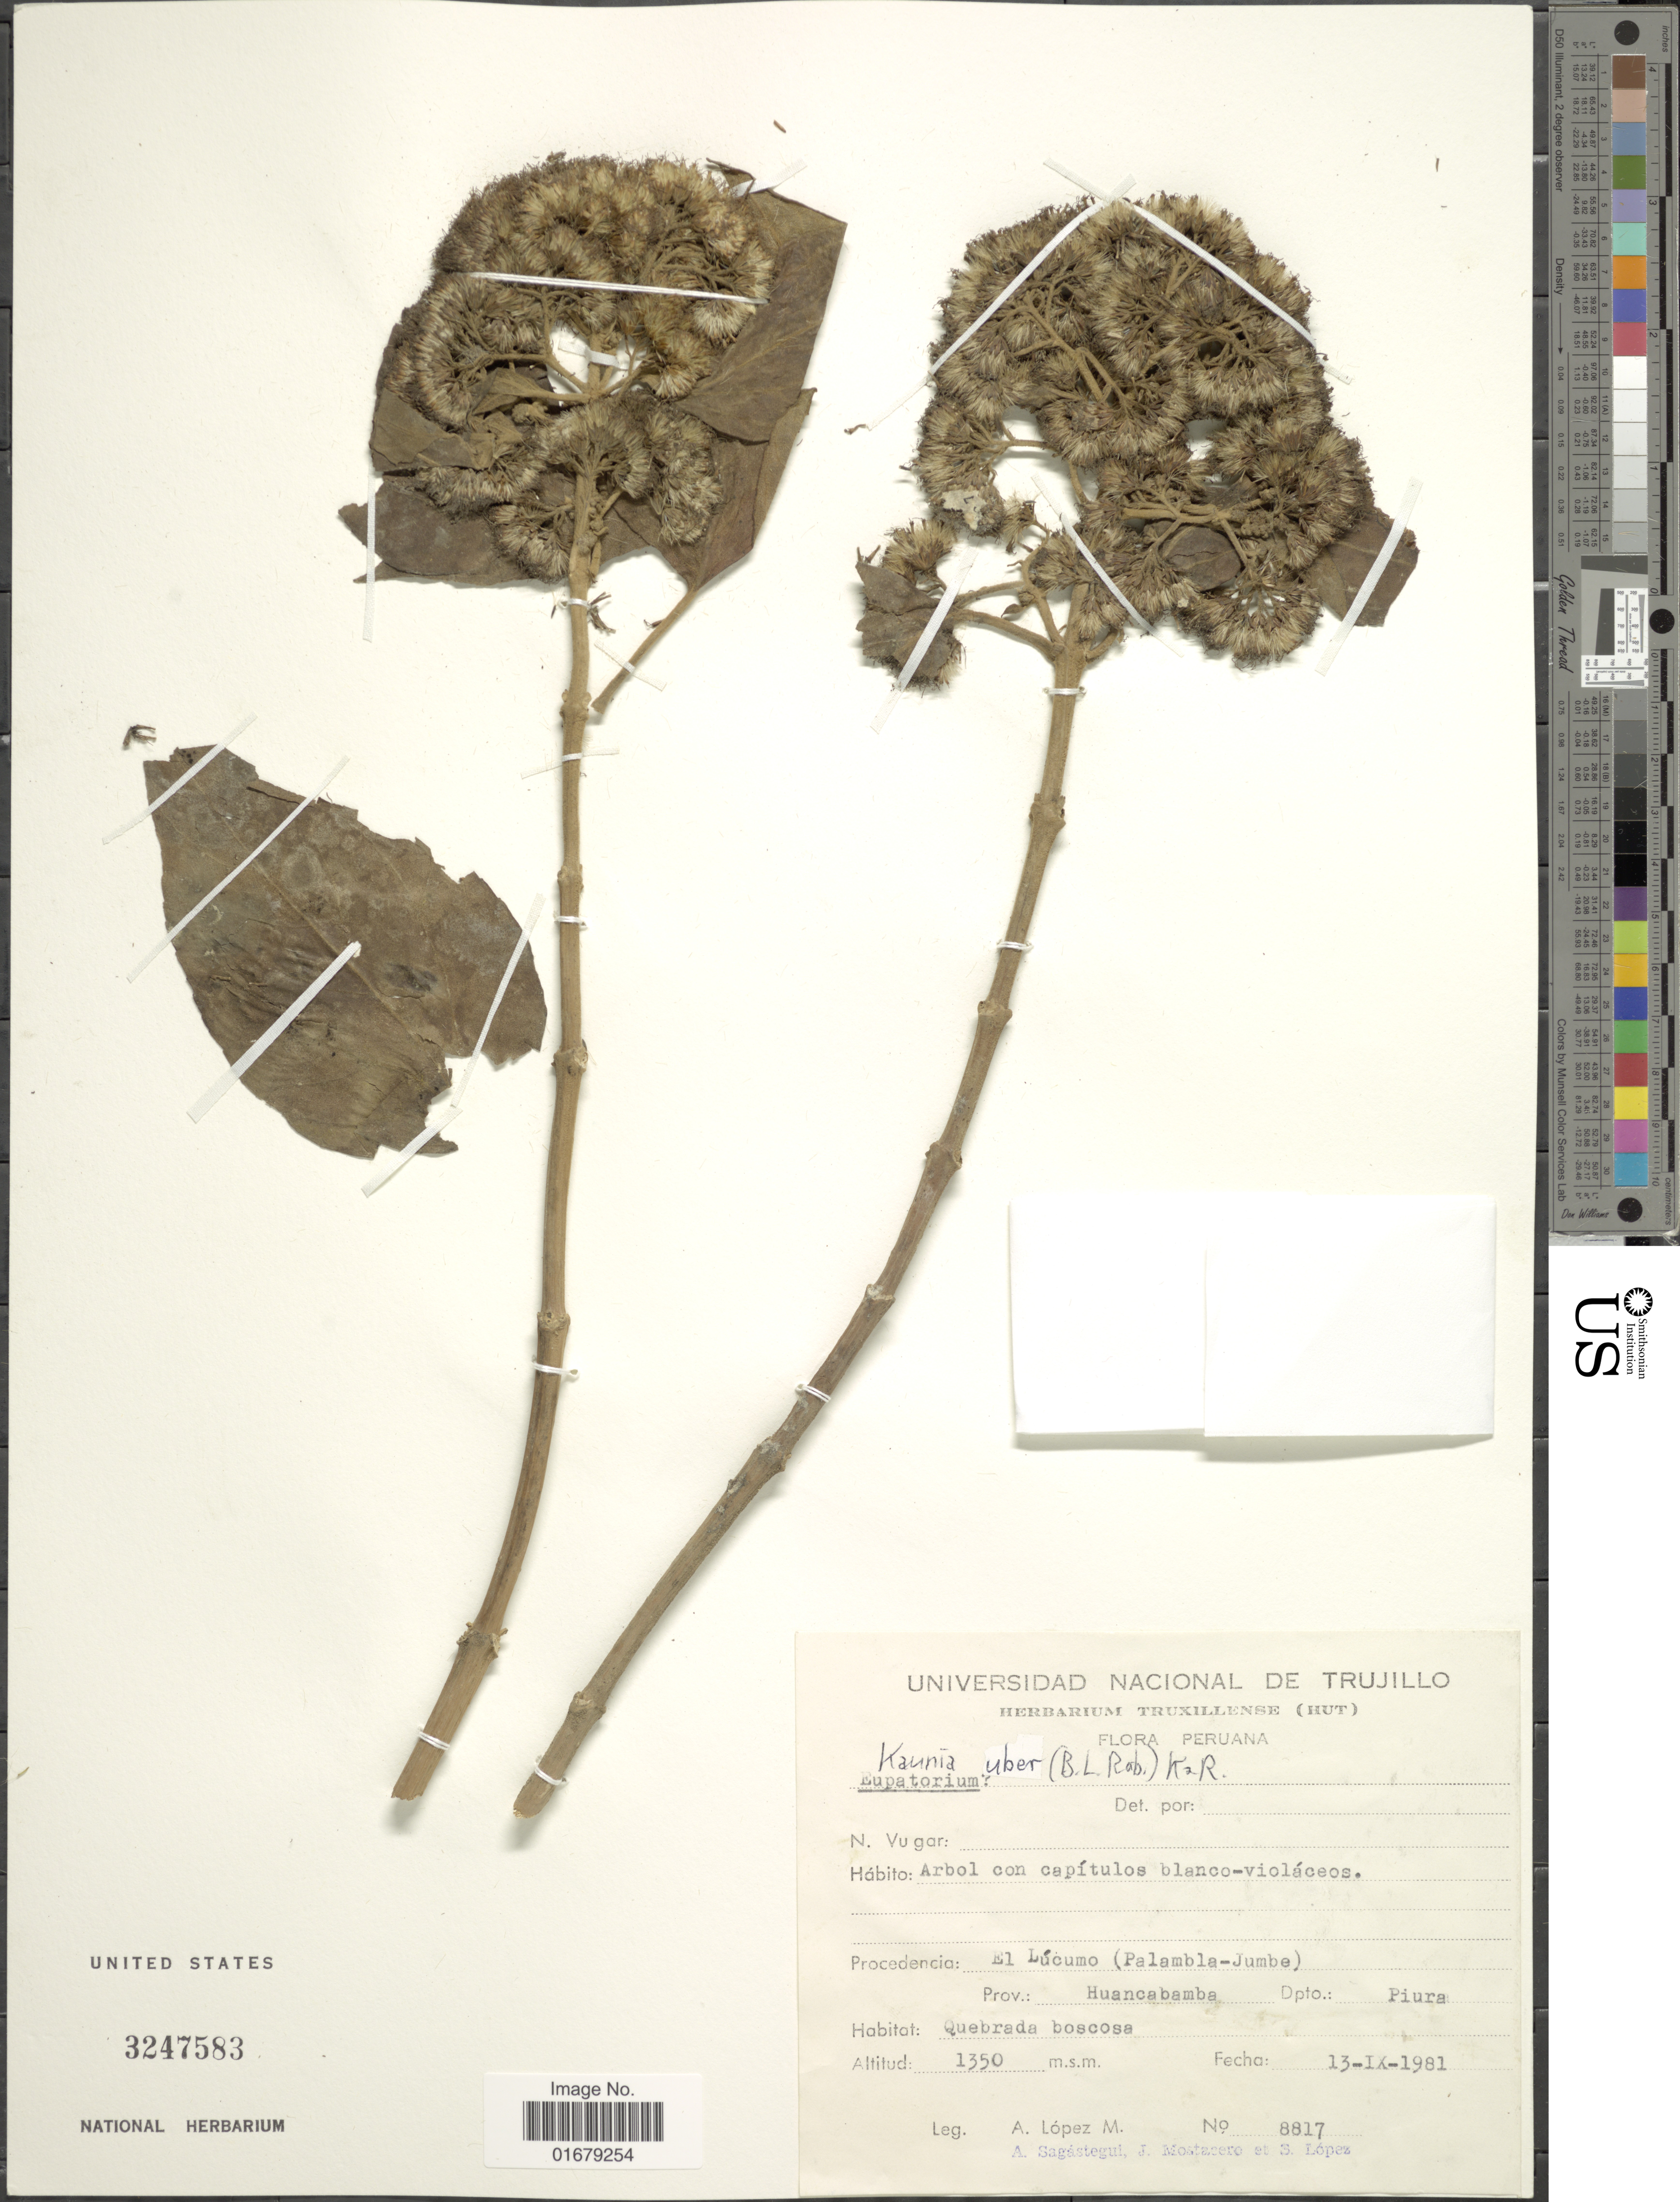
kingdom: Plantae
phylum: Tracheophyta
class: Magnoliopsida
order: Asterales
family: Asteraceae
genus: Kaunia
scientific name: Kaunia uber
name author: (B.L. Rob.) R.M. King & H. Rob.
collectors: A. López M., A. Sagástegui A., J. Mostacero & S. Lopez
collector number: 8817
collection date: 1981-09-13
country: Peru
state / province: Piura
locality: El Lucumo ( Palambla - Jumbe ), Prov. Huancabamba, Dpto. Piura.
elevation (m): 1350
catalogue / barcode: US 3247583